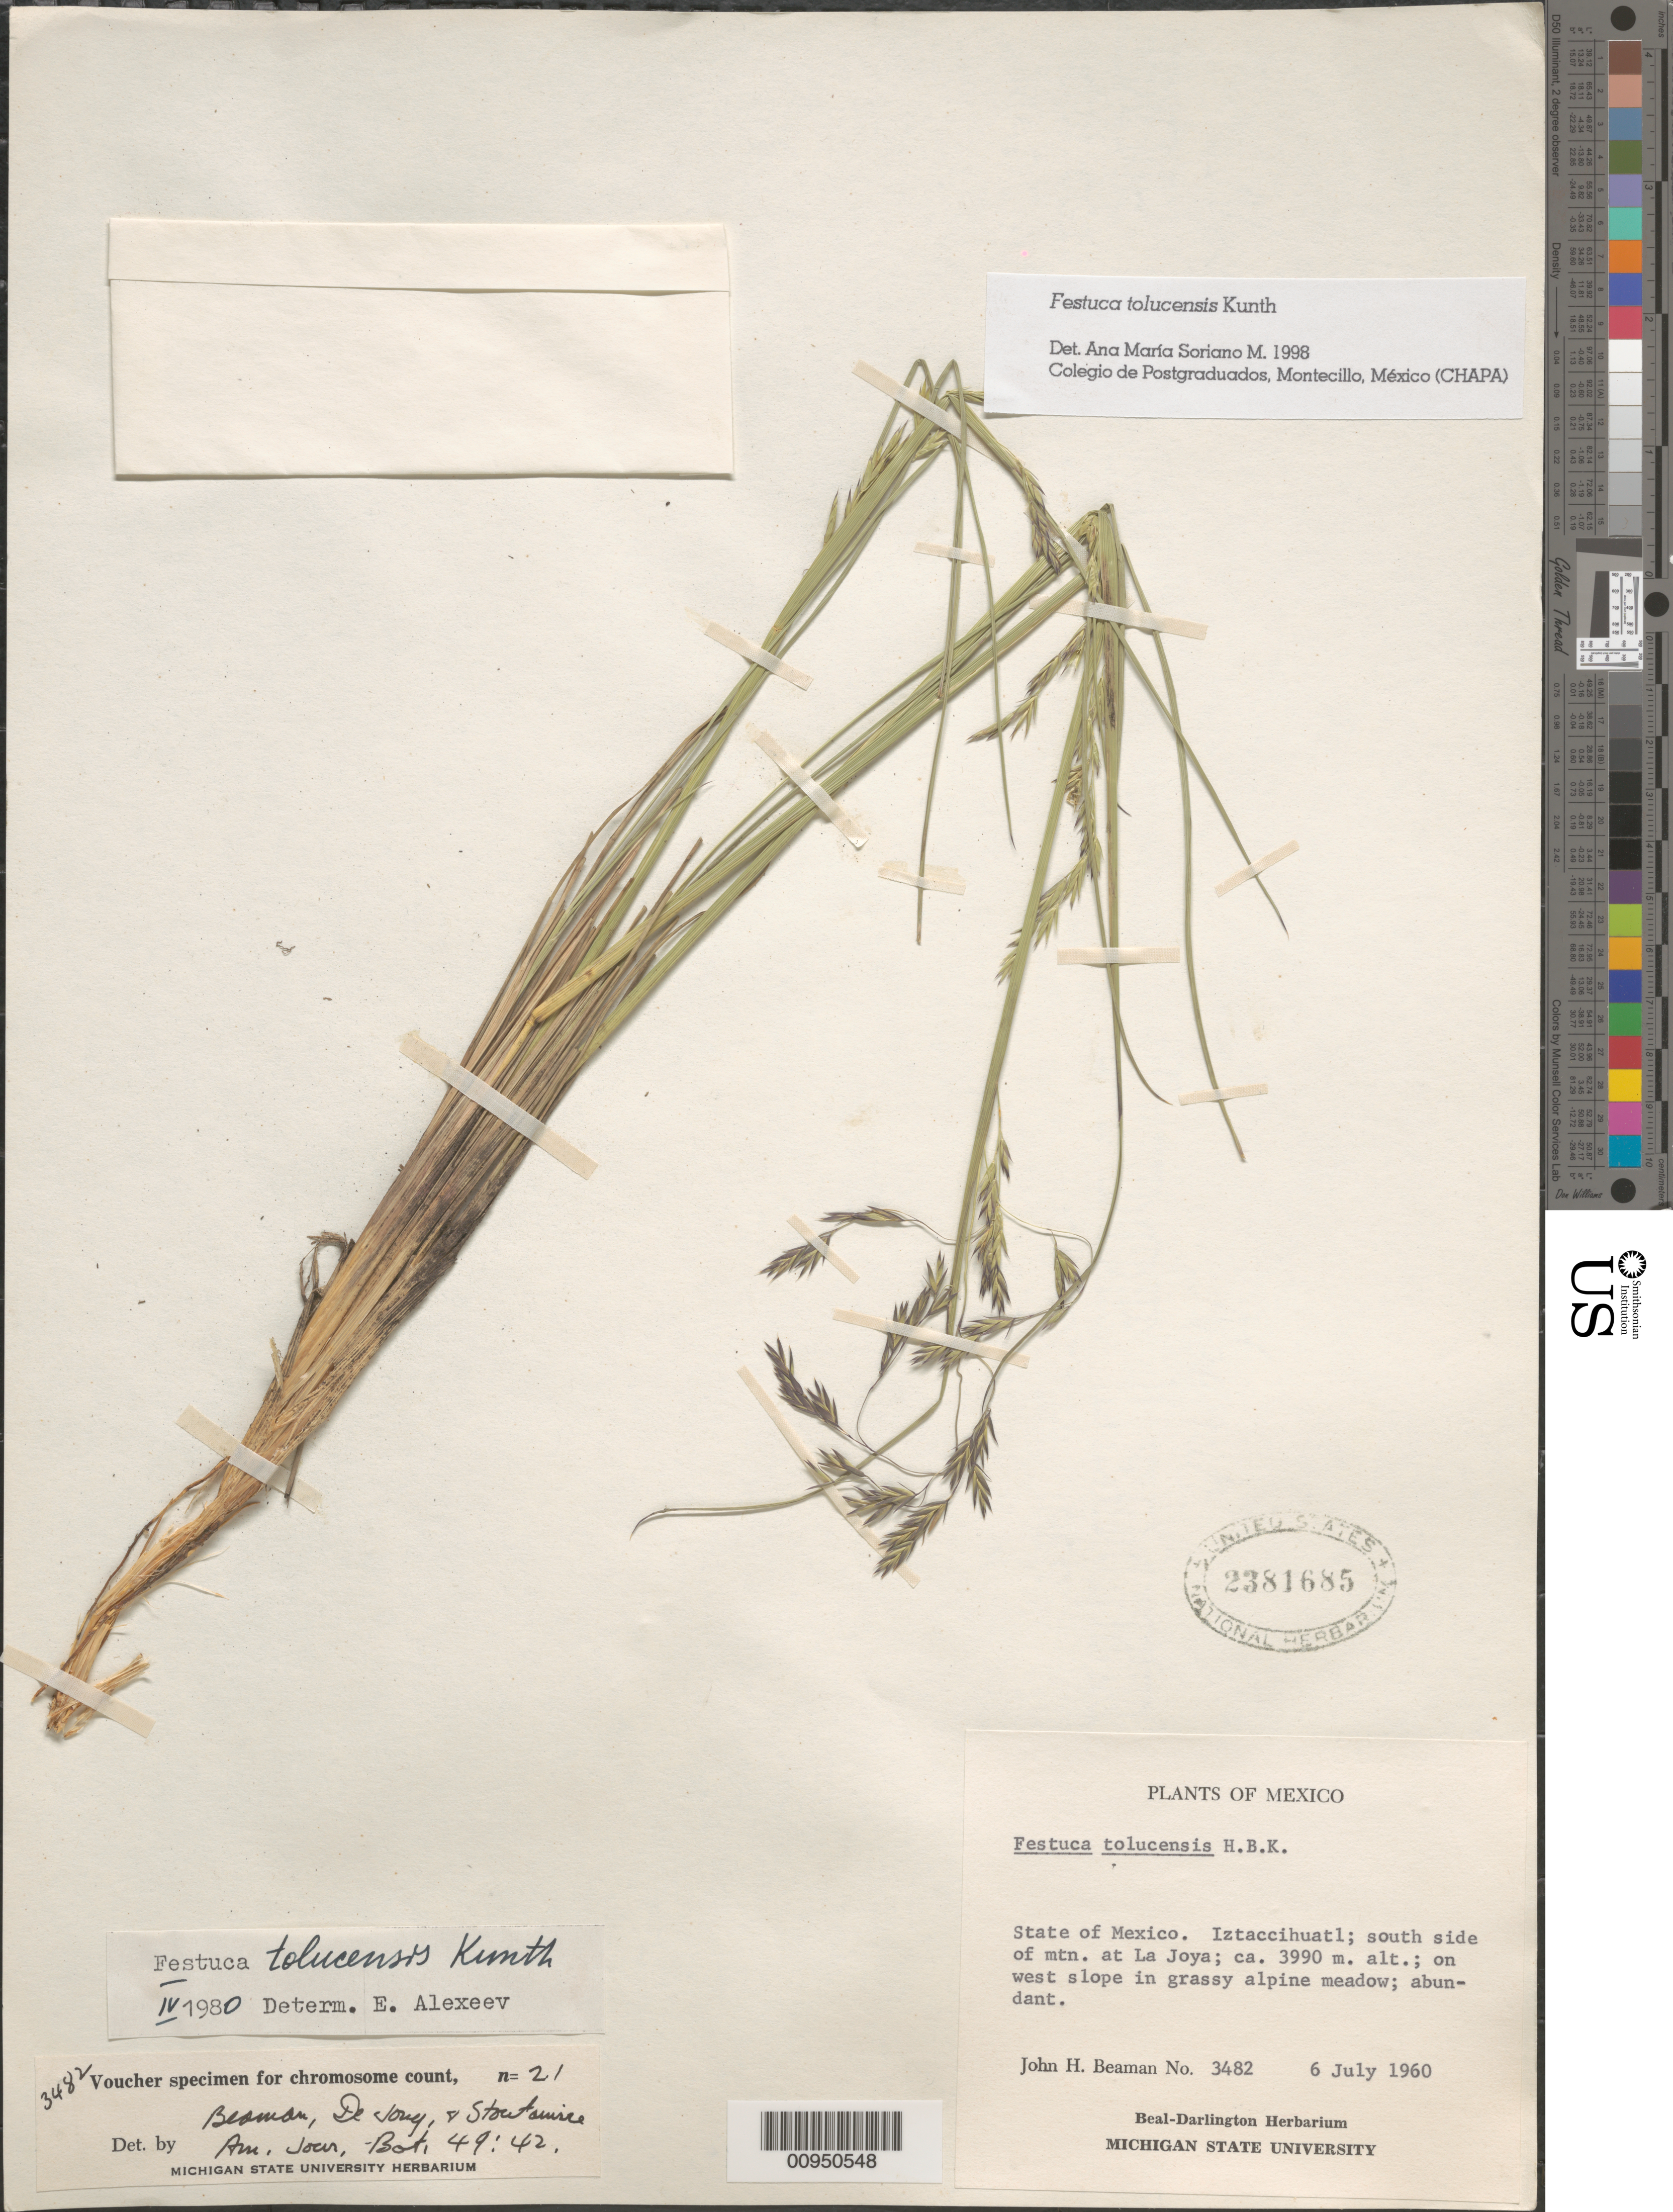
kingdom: Plantae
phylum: Tracheophyta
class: Liliopsida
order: Poales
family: Poaceae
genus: Festuca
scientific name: Festuca tolucensis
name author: Kunth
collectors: J. H. Beaman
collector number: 3482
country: Mexico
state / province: México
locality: Iztaccihuatl, S side of mtn at La Joya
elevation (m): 3990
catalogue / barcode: US 2381685